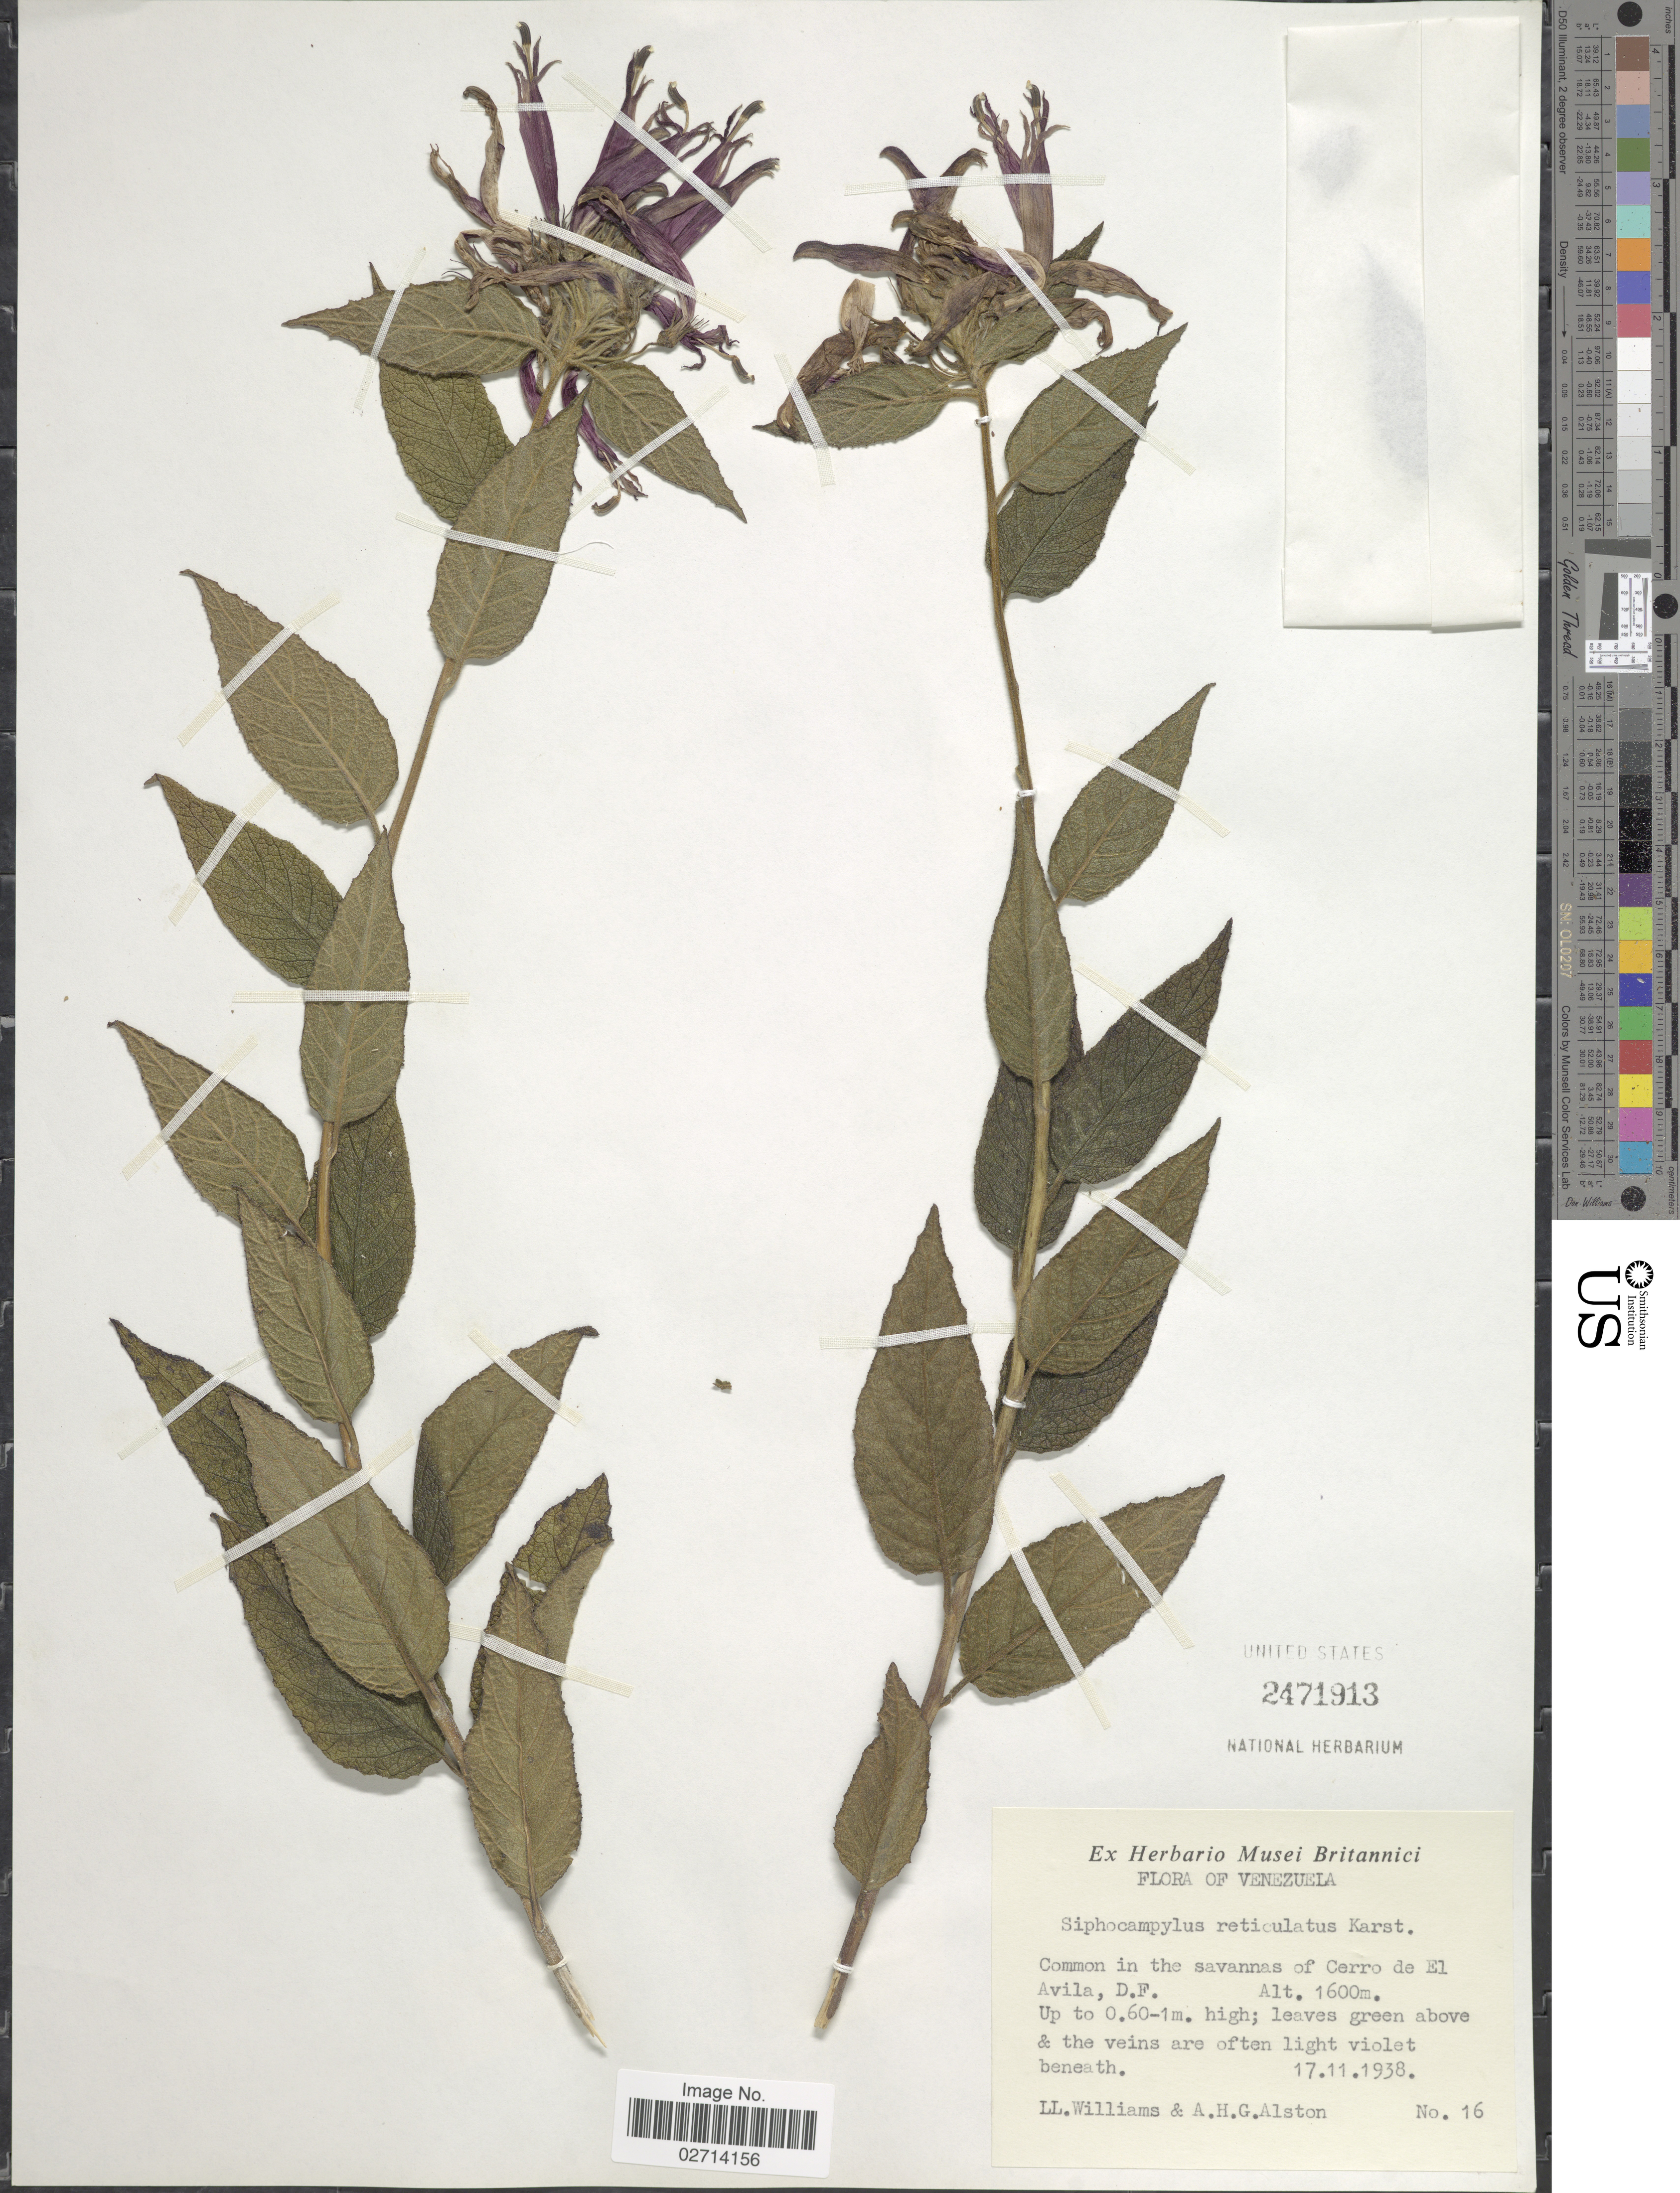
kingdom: Plantae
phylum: Tracheophyta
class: Magnoliopsida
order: Asterales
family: Campanulaceae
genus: Siphocampylus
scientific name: Siphocampylus reticulatus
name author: (Willd. ex Schult. & Roem.) Klotzsch & H. Karst. ex Vatke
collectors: Ll. Williams & A. H. Alston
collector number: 16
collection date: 1938-11-17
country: Venezuela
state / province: Miranda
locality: Common in the savannas of Cerro de El Avila, D.F.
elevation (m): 1600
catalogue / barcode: US 2471913